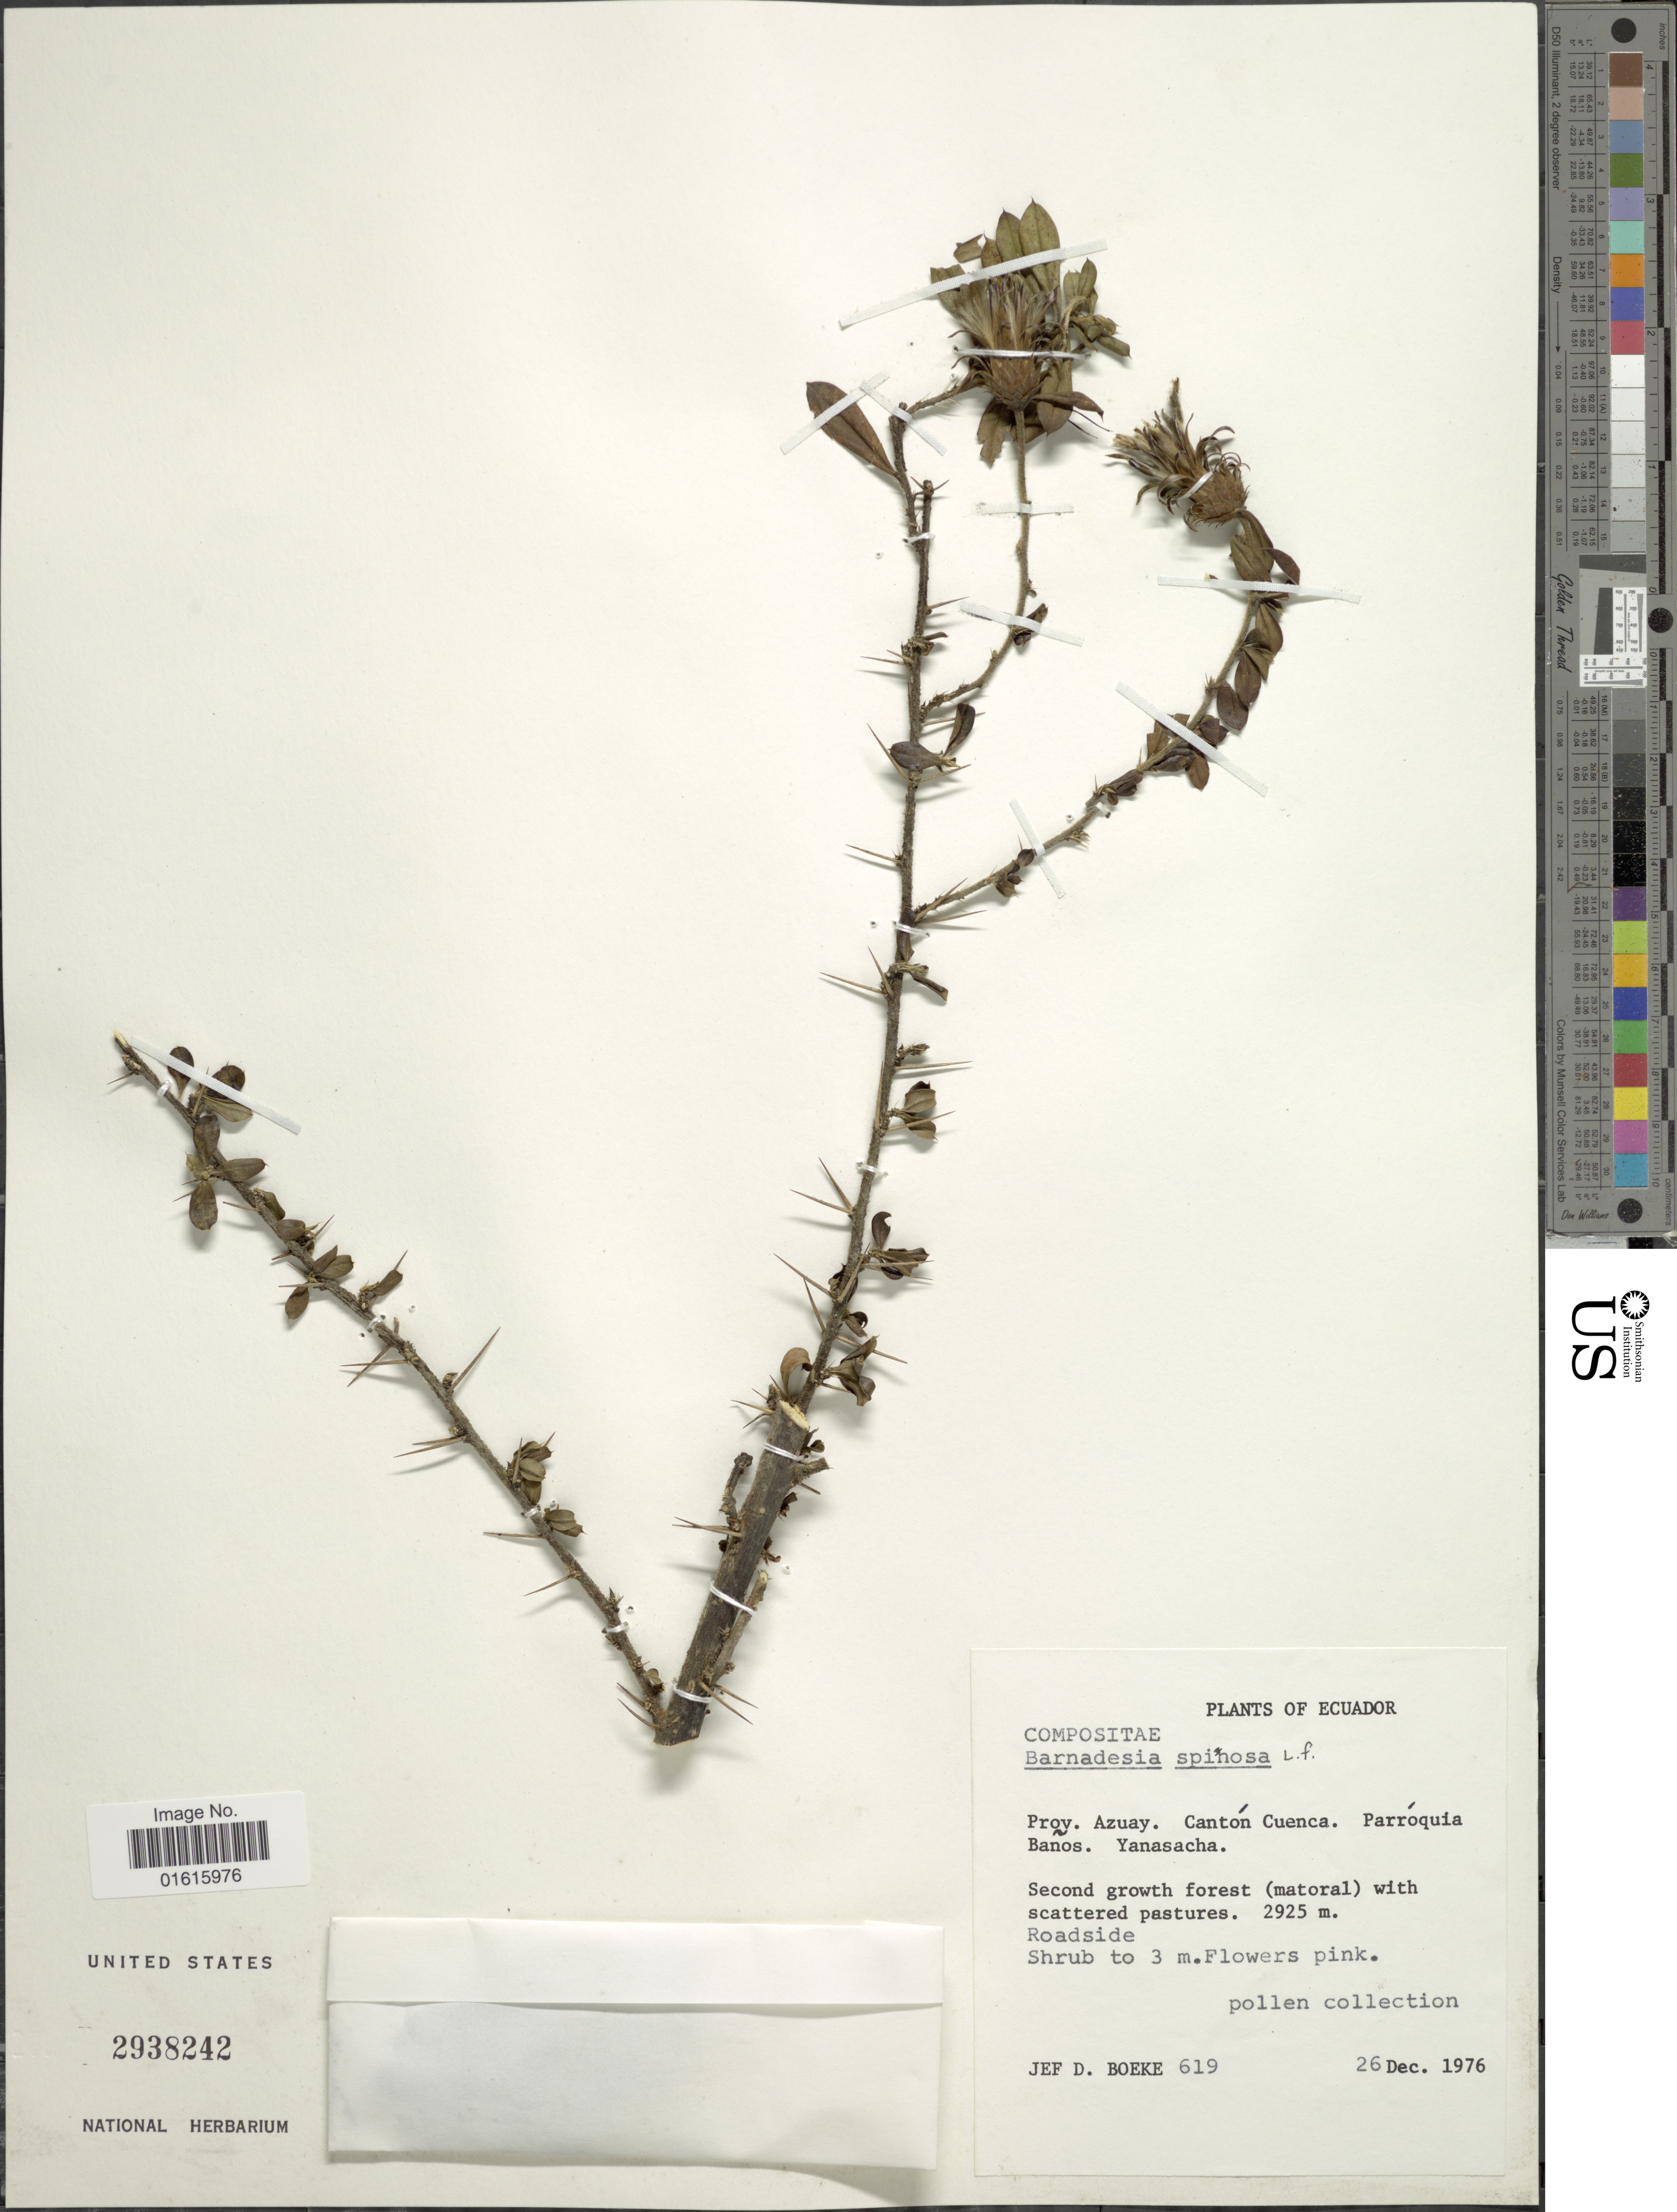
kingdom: Plantae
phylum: Tracheophyta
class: Magnoliopsida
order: Asterales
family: Asteraceae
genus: Barnadesia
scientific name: Barnadesia spinosa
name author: L. f.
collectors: J. D. Boeke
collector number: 619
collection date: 1976-12-26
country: Ecuador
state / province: Azuay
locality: Canton Cuenca. Parroquia Banos. Yanascha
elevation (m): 2925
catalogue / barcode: US 2938242